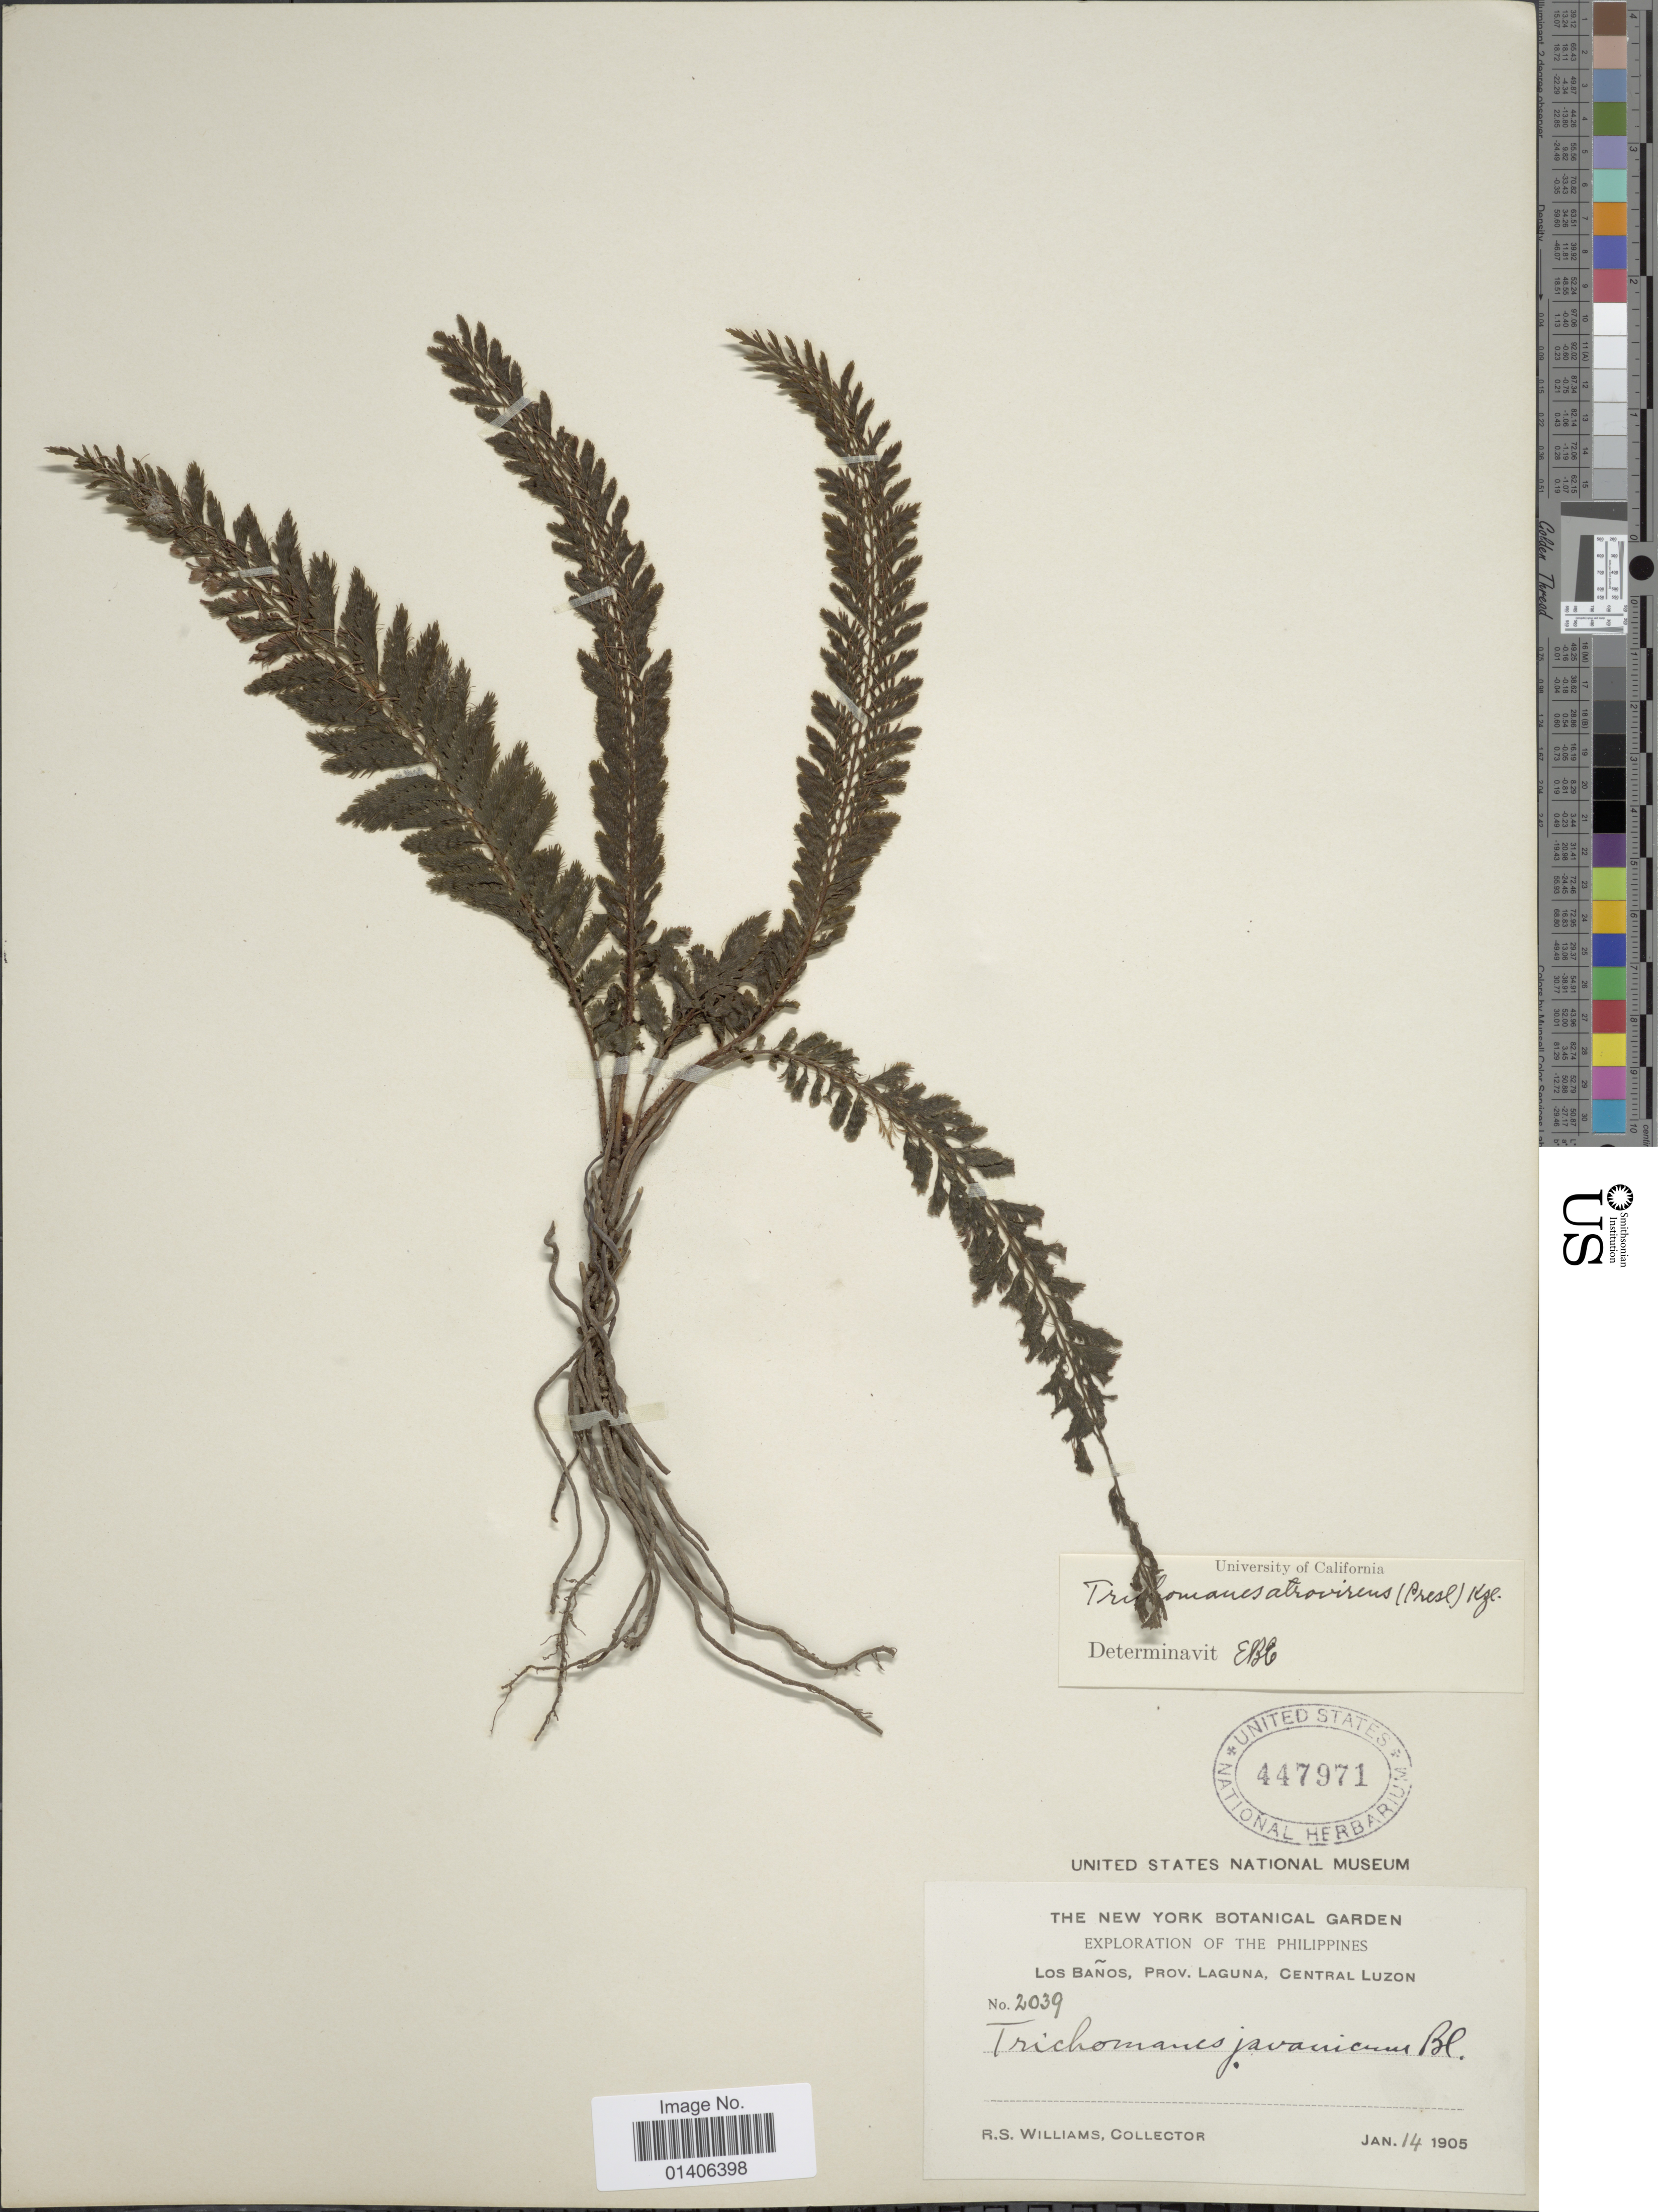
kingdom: Plantae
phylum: Tracheophyta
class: Polypodiopsida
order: Hymenophyllales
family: Hymenophyllaceae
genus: Cephalomanes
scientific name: Cephalomanes atrovirens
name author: C. Presl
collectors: R. S. Williams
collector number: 2039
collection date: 1905-01-14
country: Philippines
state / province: Central Luzon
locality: Los Baños, Prov Laguna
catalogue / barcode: US 447971